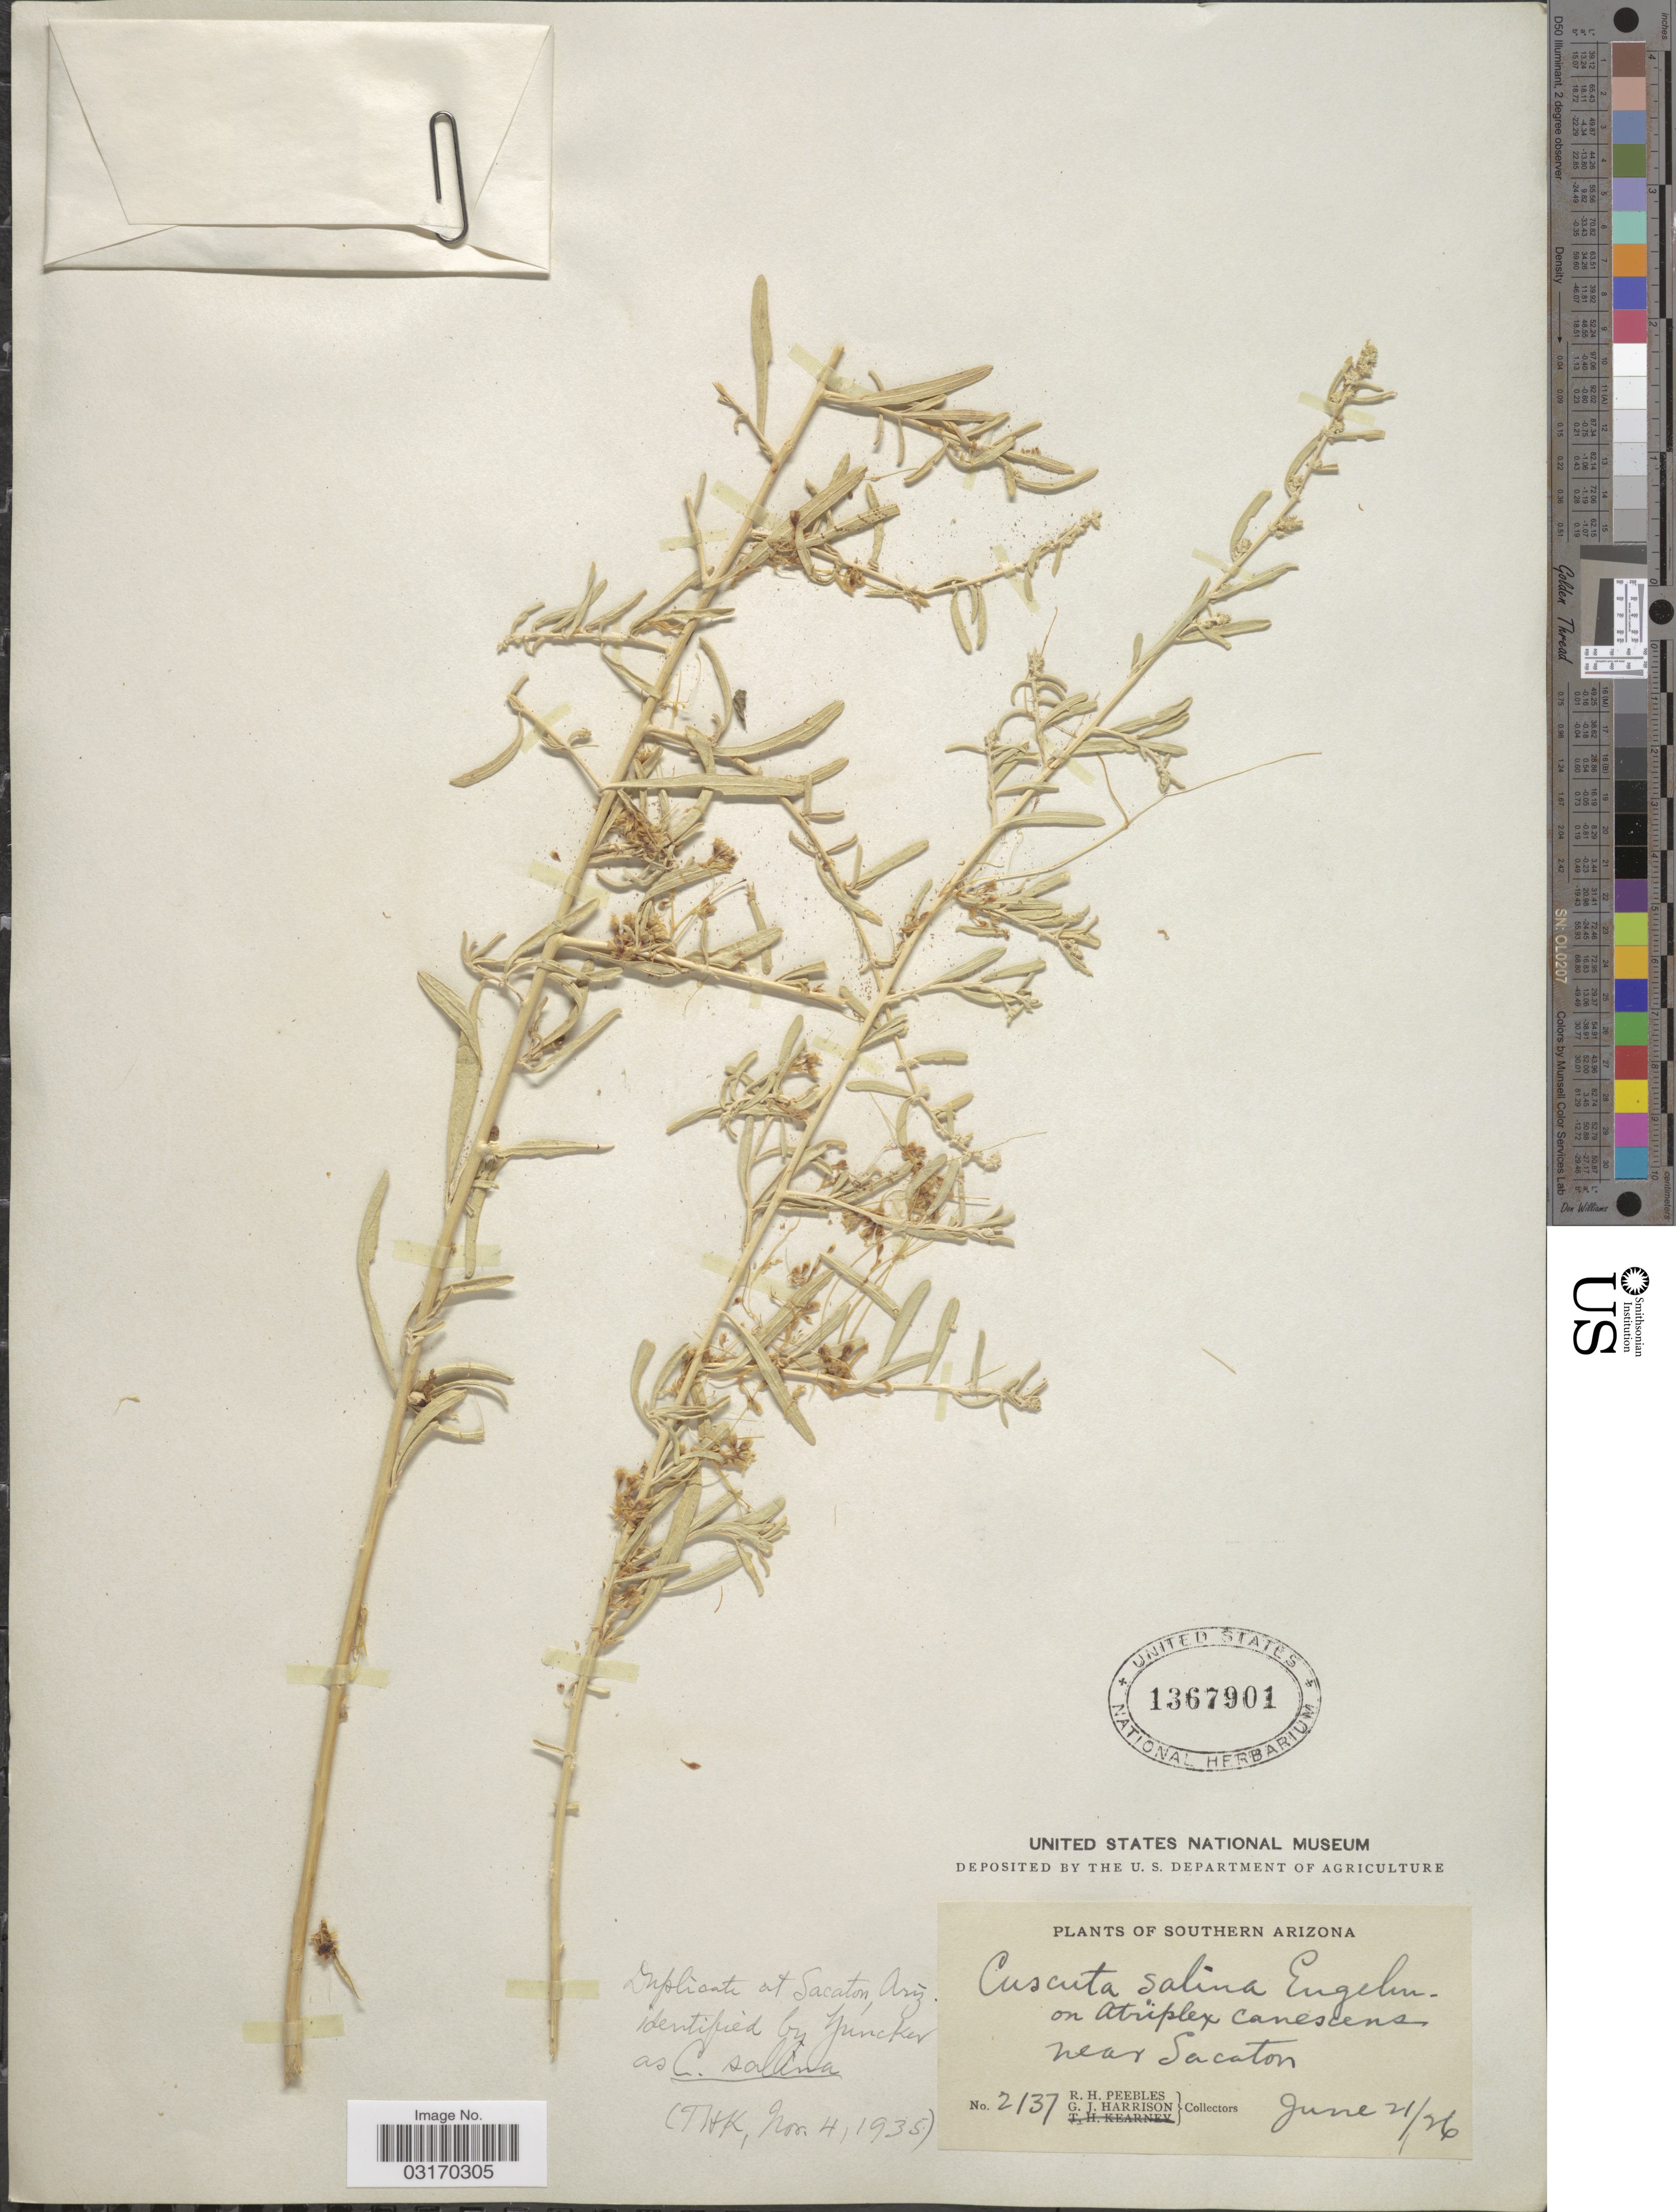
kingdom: Plantae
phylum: Tracheophyta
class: Magnoliopsida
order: Solanales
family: Convolvulaceae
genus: Cuscuta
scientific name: Cuscuta salina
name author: Engelm.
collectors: R. H. Peebles & G. J. Harrison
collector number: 2137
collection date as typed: Transcribed d/m/y: 21/6/26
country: United States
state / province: Arizona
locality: Southern Arizona. Near Sacaton.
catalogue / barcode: US 1367901